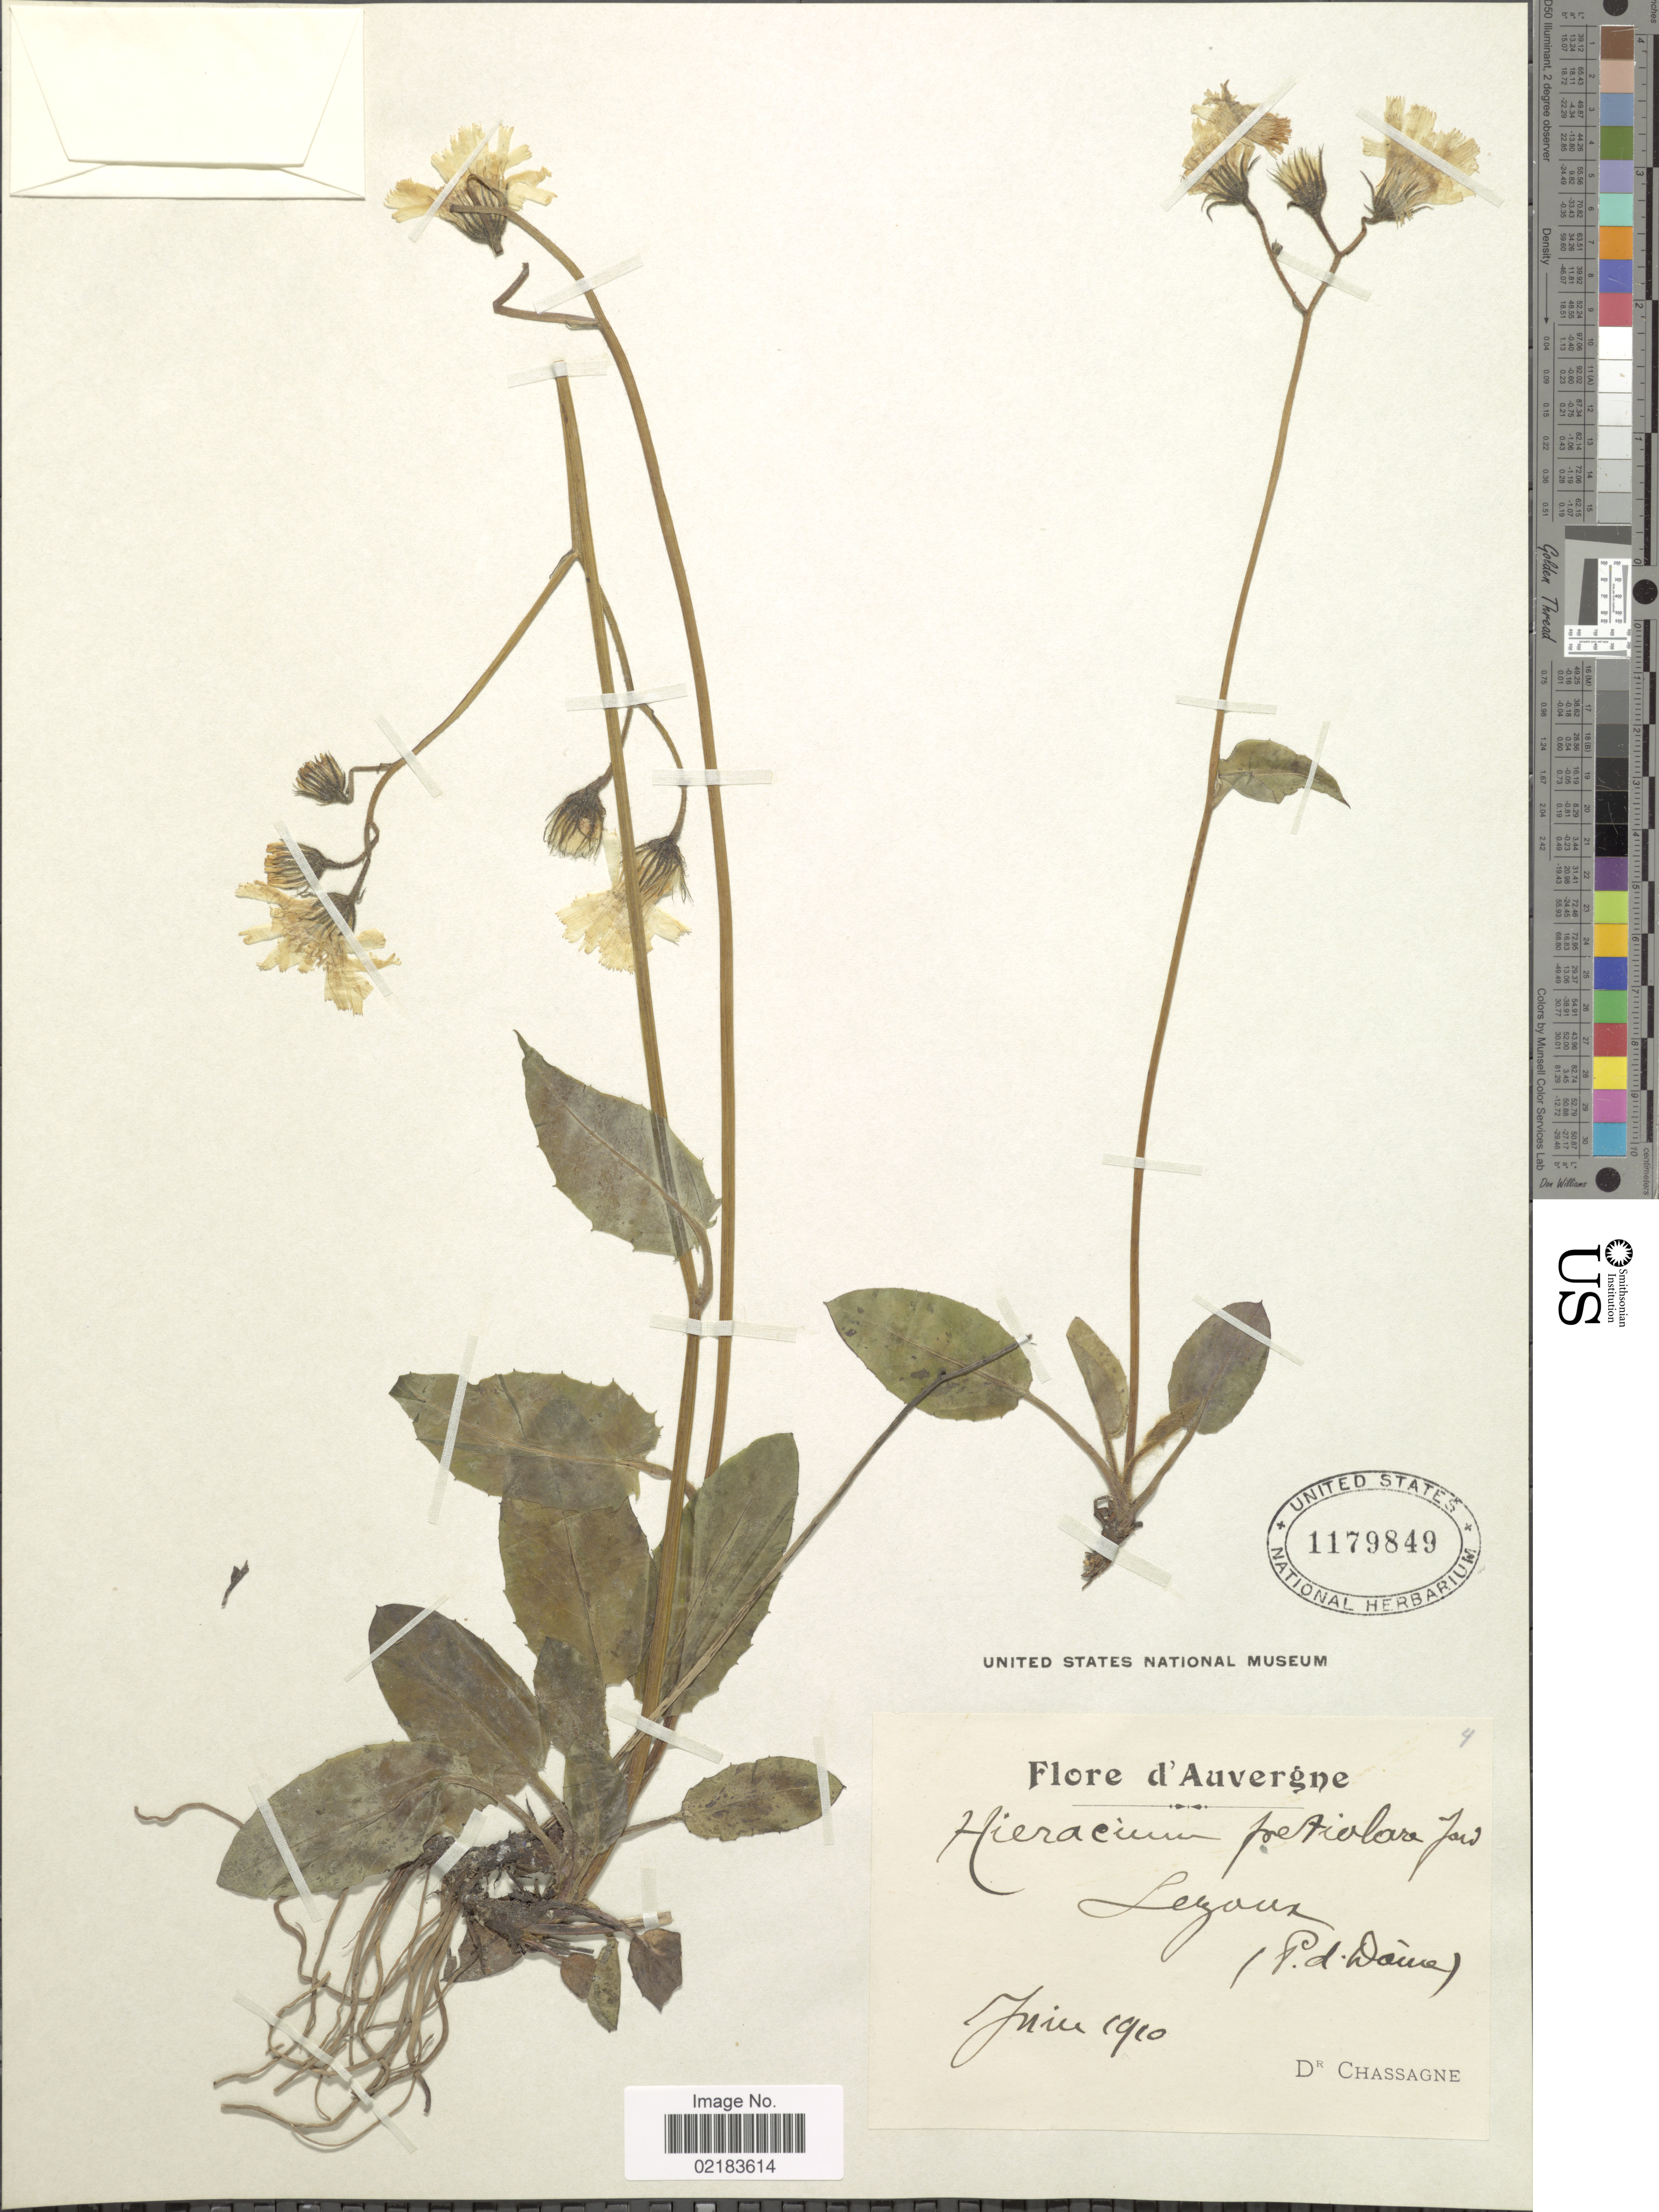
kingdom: Plantae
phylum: Tracheophyta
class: Magnoliopsida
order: Asterales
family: Asteraceae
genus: Hieracium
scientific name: Hieracium glaucinum subsp. petiolare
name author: (Jord.) Greuter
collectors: Chassagne, --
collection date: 1910-06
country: France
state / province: Auvergne-Rhône-Alpes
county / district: Puy-de-Dôme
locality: Levouz (p.d. Doure) [interpreted]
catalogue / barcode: US 1179849